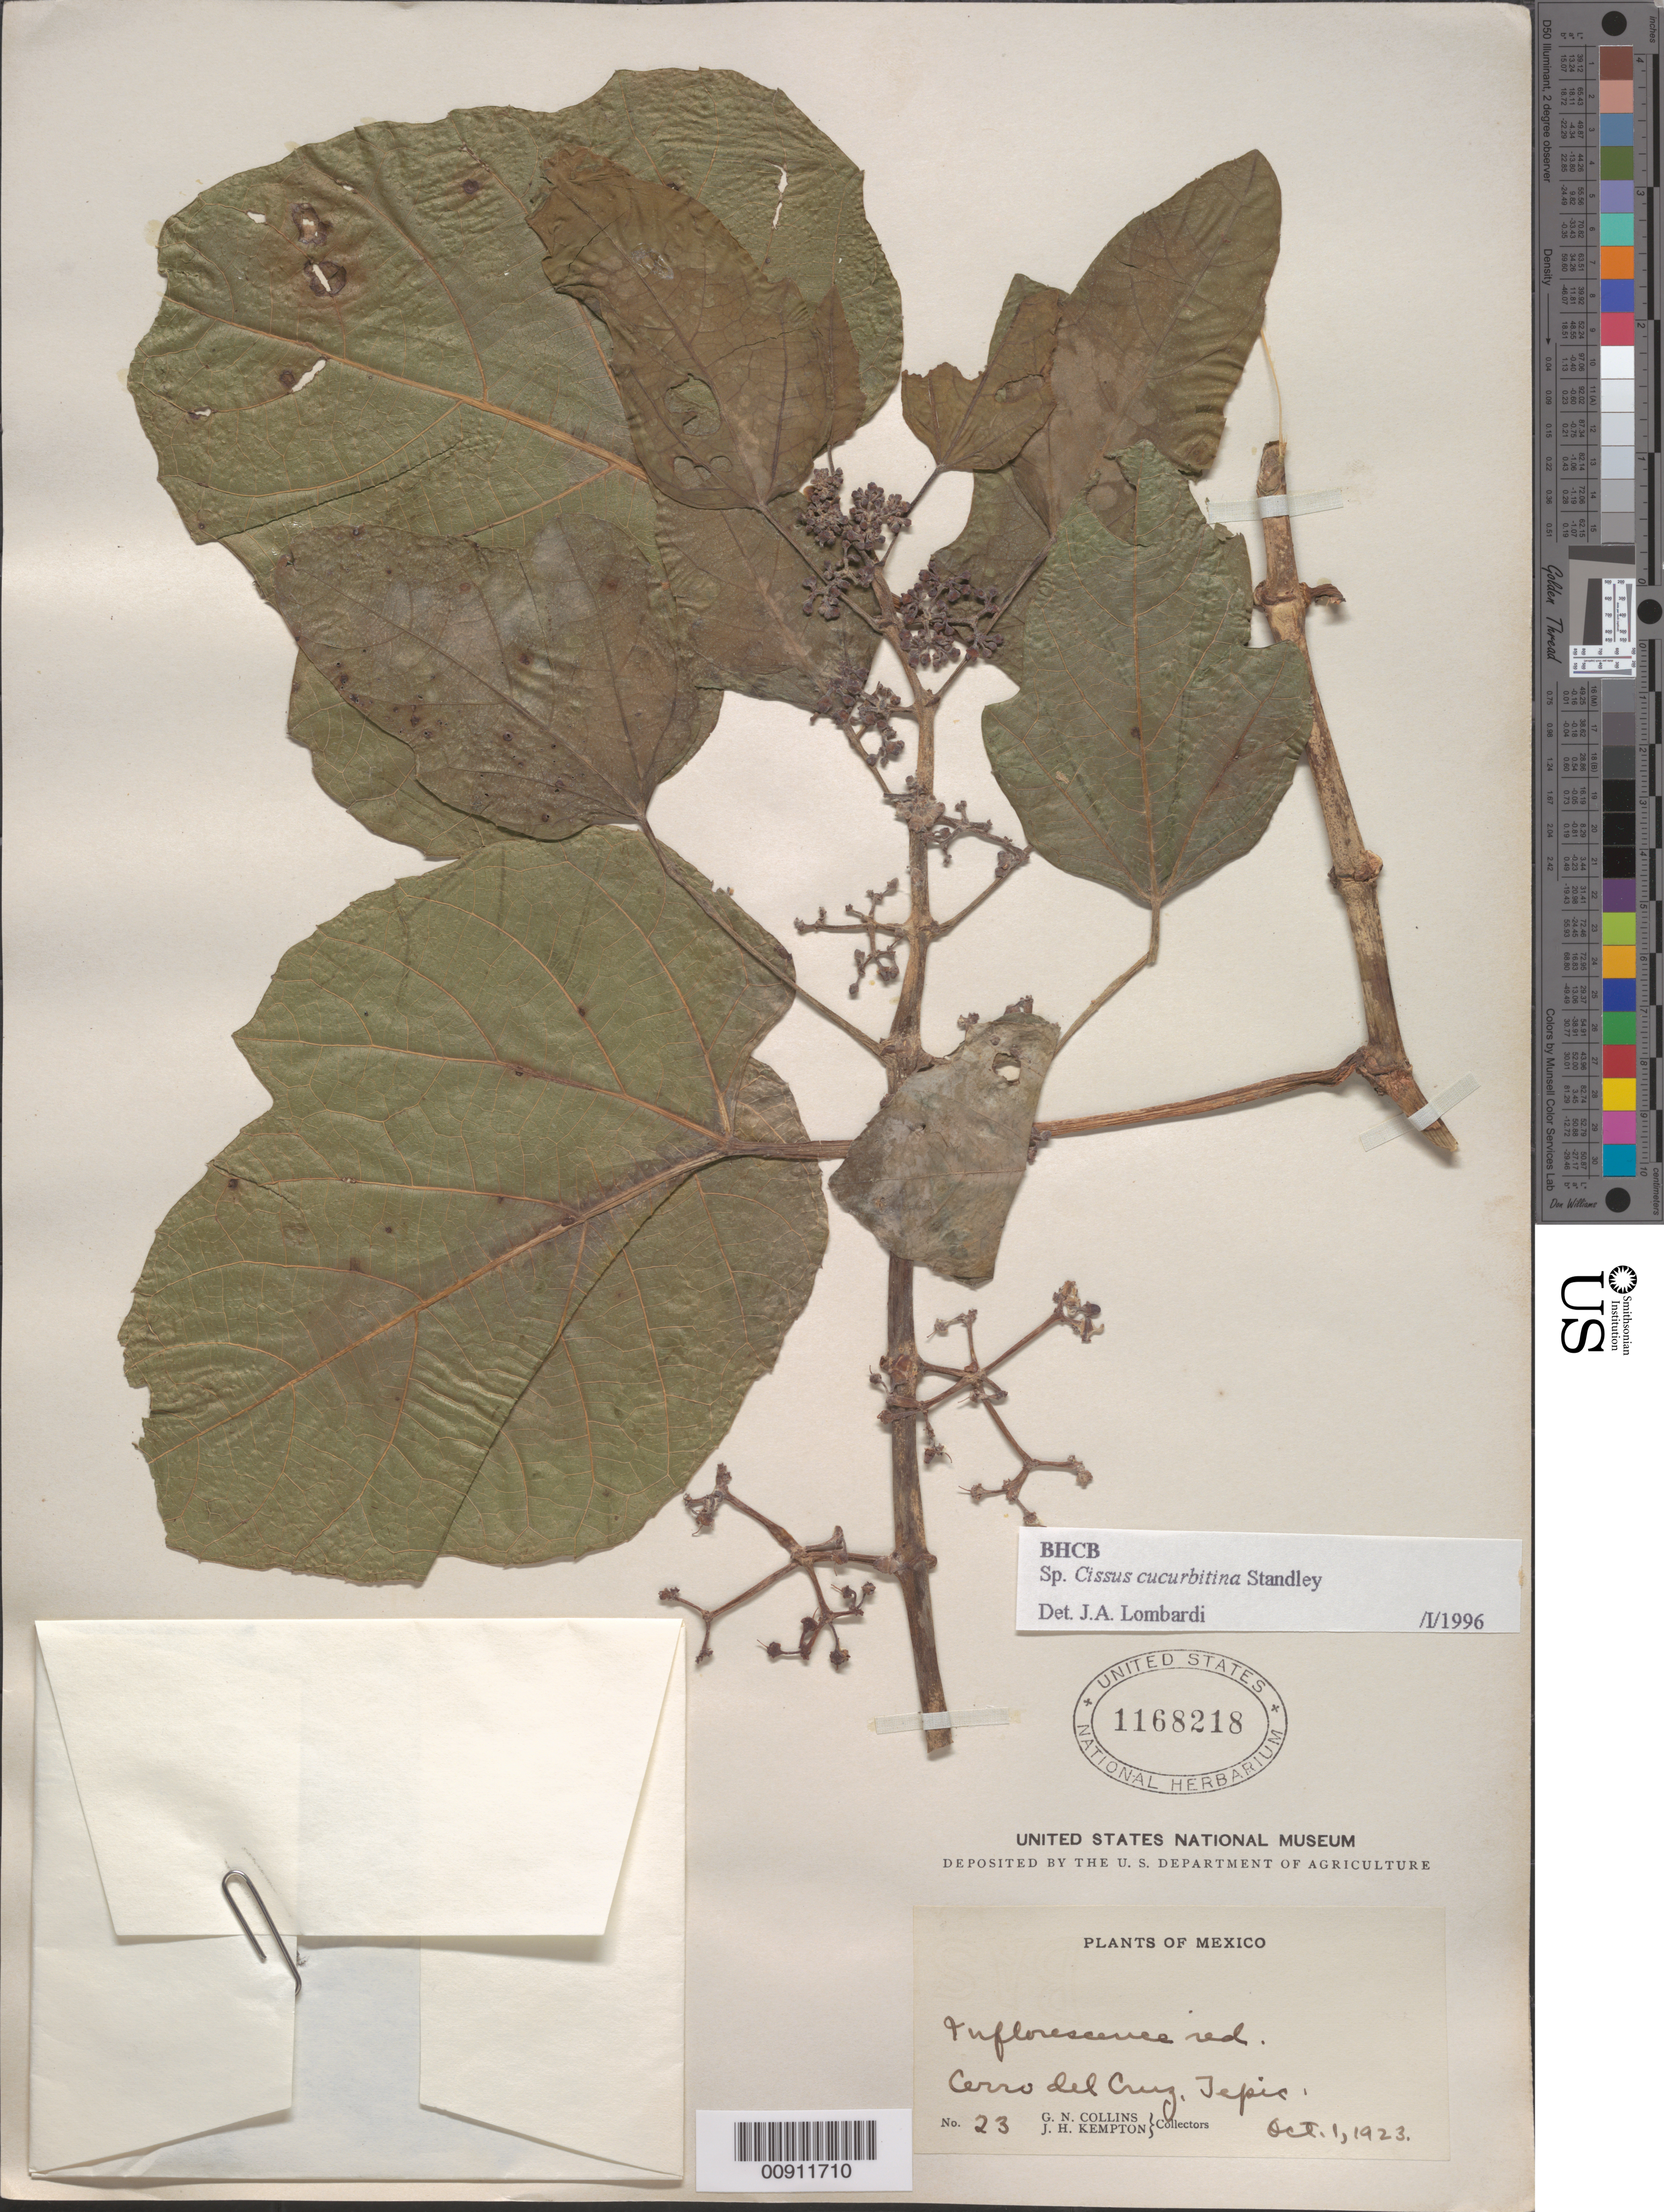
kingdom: Plantae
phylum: Tracheophyta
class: Magnoliopsida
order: Vitales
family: Vitaceae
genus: Cissus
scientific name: Cissus cucurbitina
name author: Standl.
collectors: G. N. Collins & J. H. Kempton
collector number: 23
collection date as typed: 01 Oct 1923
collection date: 1923-10-01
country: Mexico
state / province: Nayarit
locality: Cerro del Cruz, Tepic.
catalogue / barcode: US 1168218